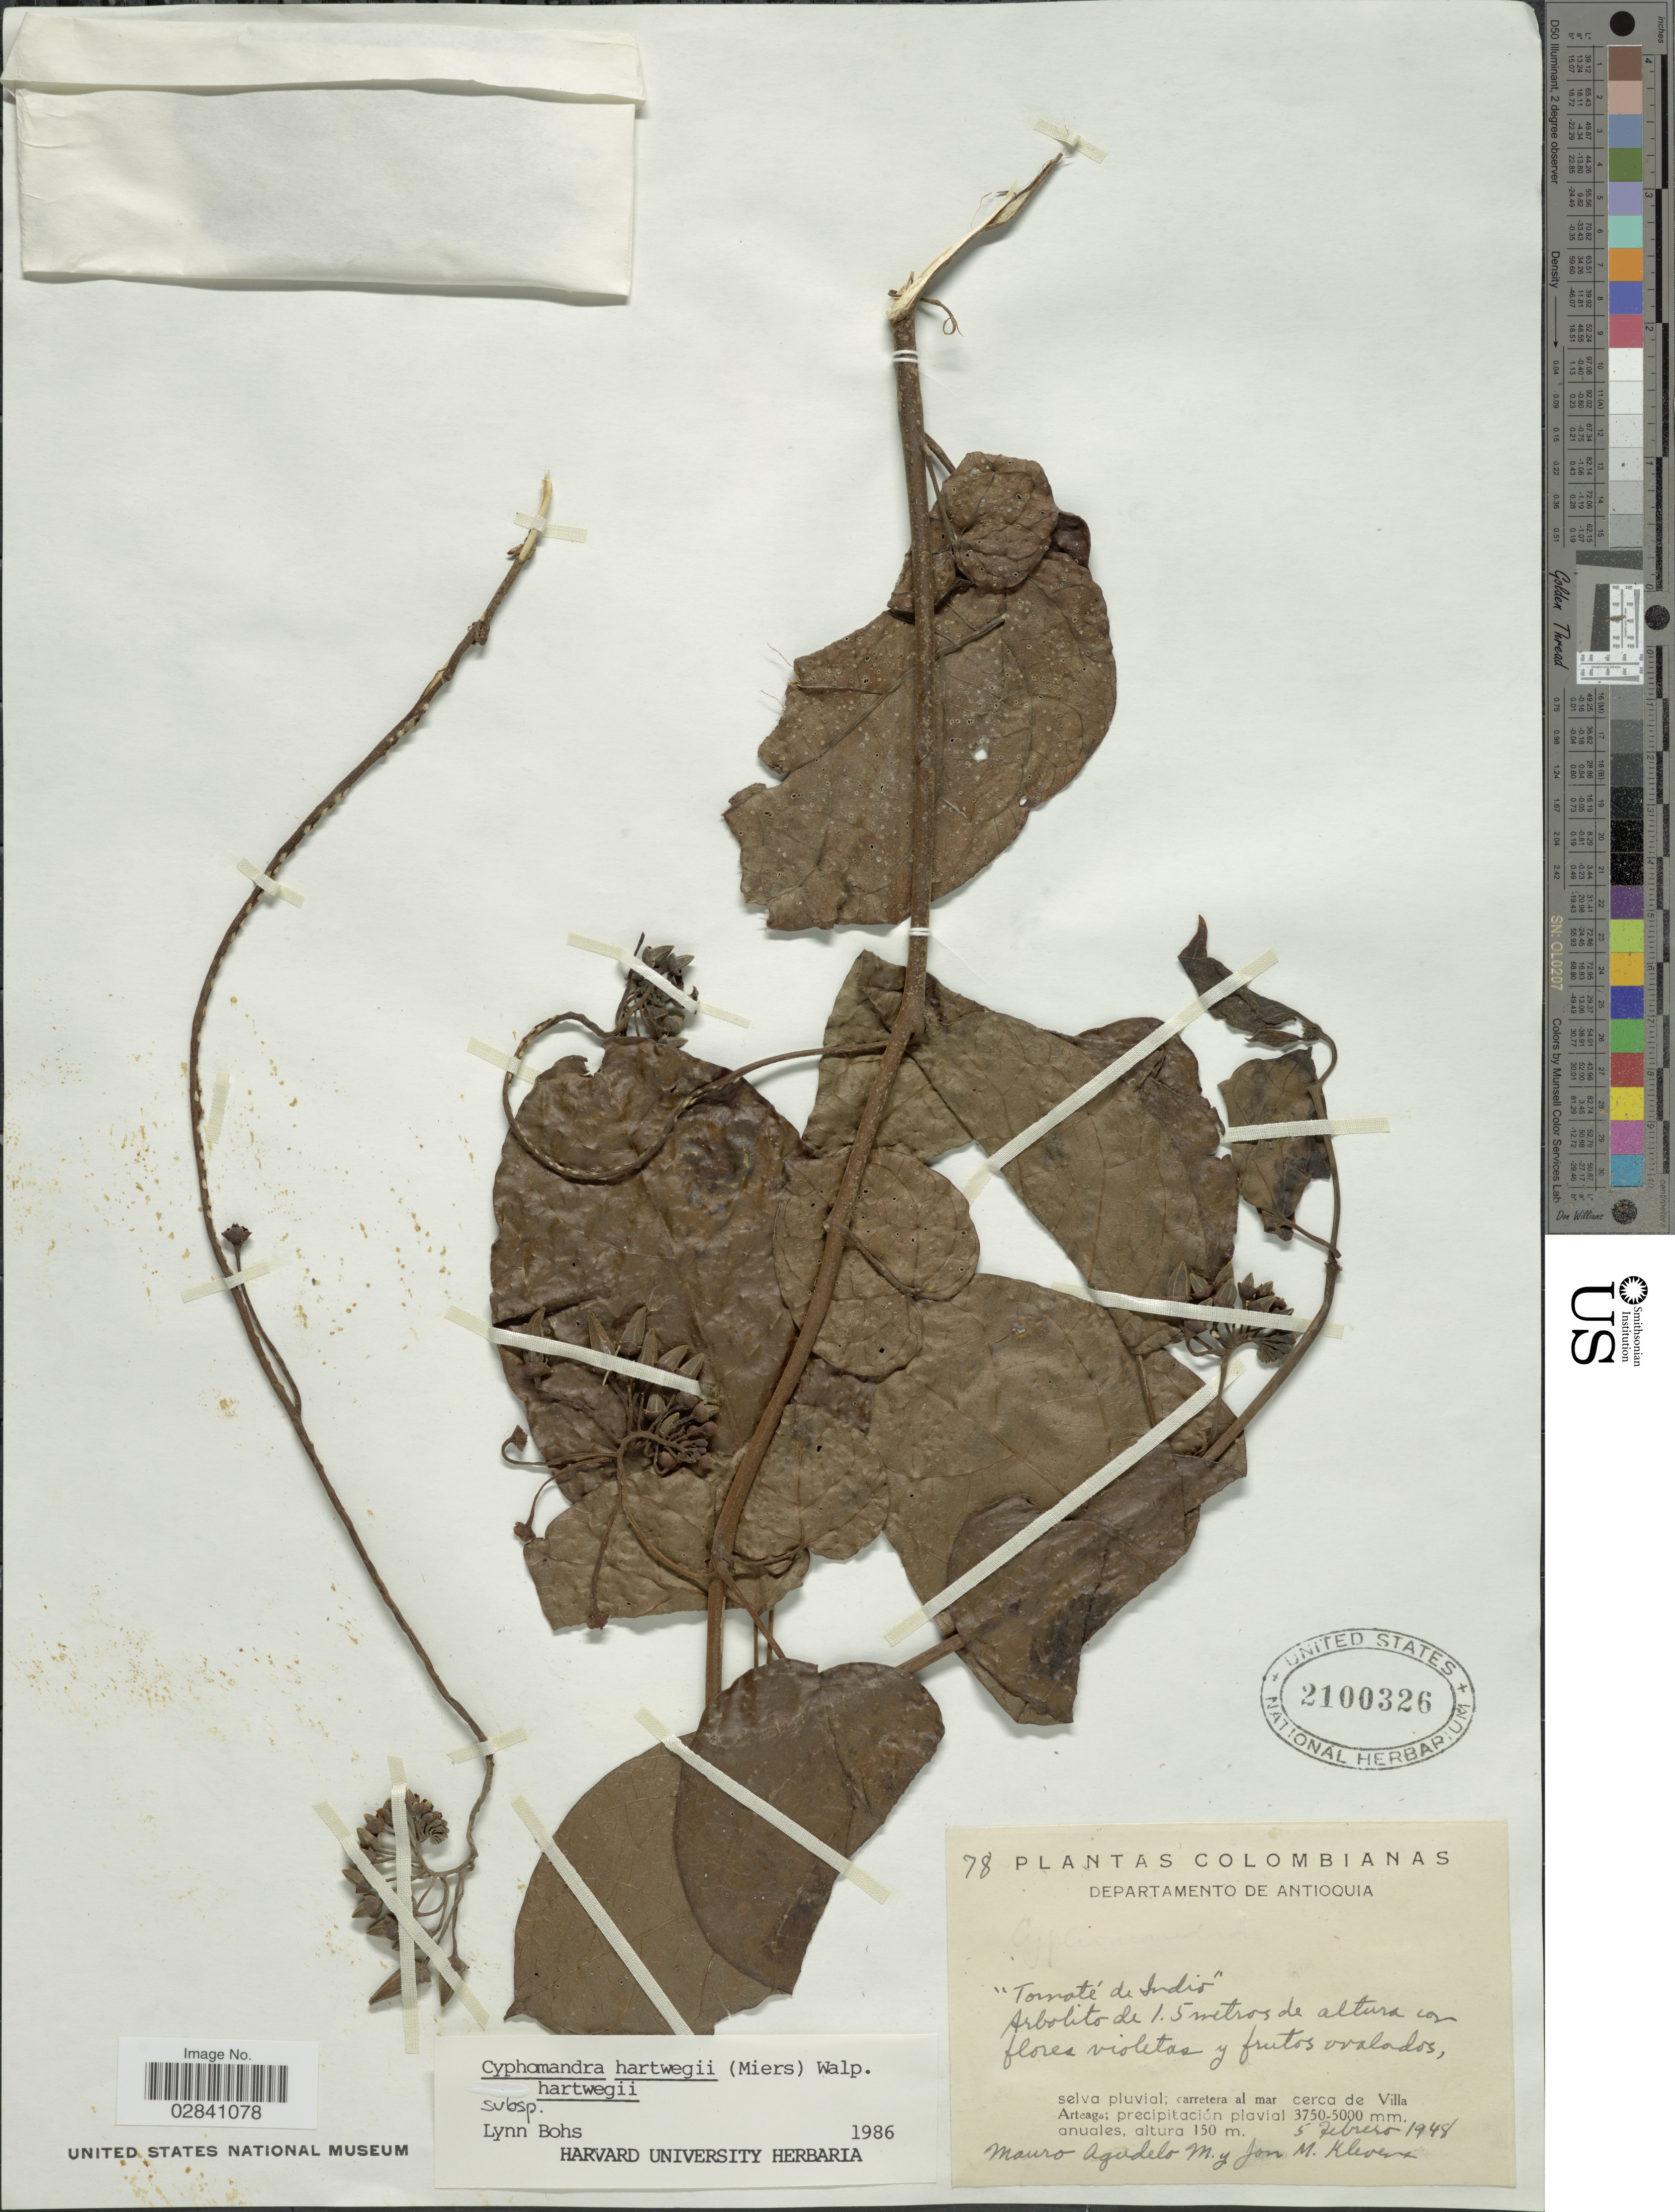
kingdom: Plantae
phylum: Tracheophyta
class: Magnoliopsida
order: Solanales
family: Solanaceae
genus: Cyphomandra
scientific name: Cyphomandra hartwegii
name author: (Miers) Sendtn. ex Walp.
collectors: M. Agudelo M. & J. Klevens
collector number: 78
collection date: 1948-02-05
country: Colombia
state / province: Antioquia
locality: Departamento de Antioquia. Selva pluvial; carretera al mar cerca de Villa Arteaga.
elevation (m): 3750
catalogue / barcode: US 2100326